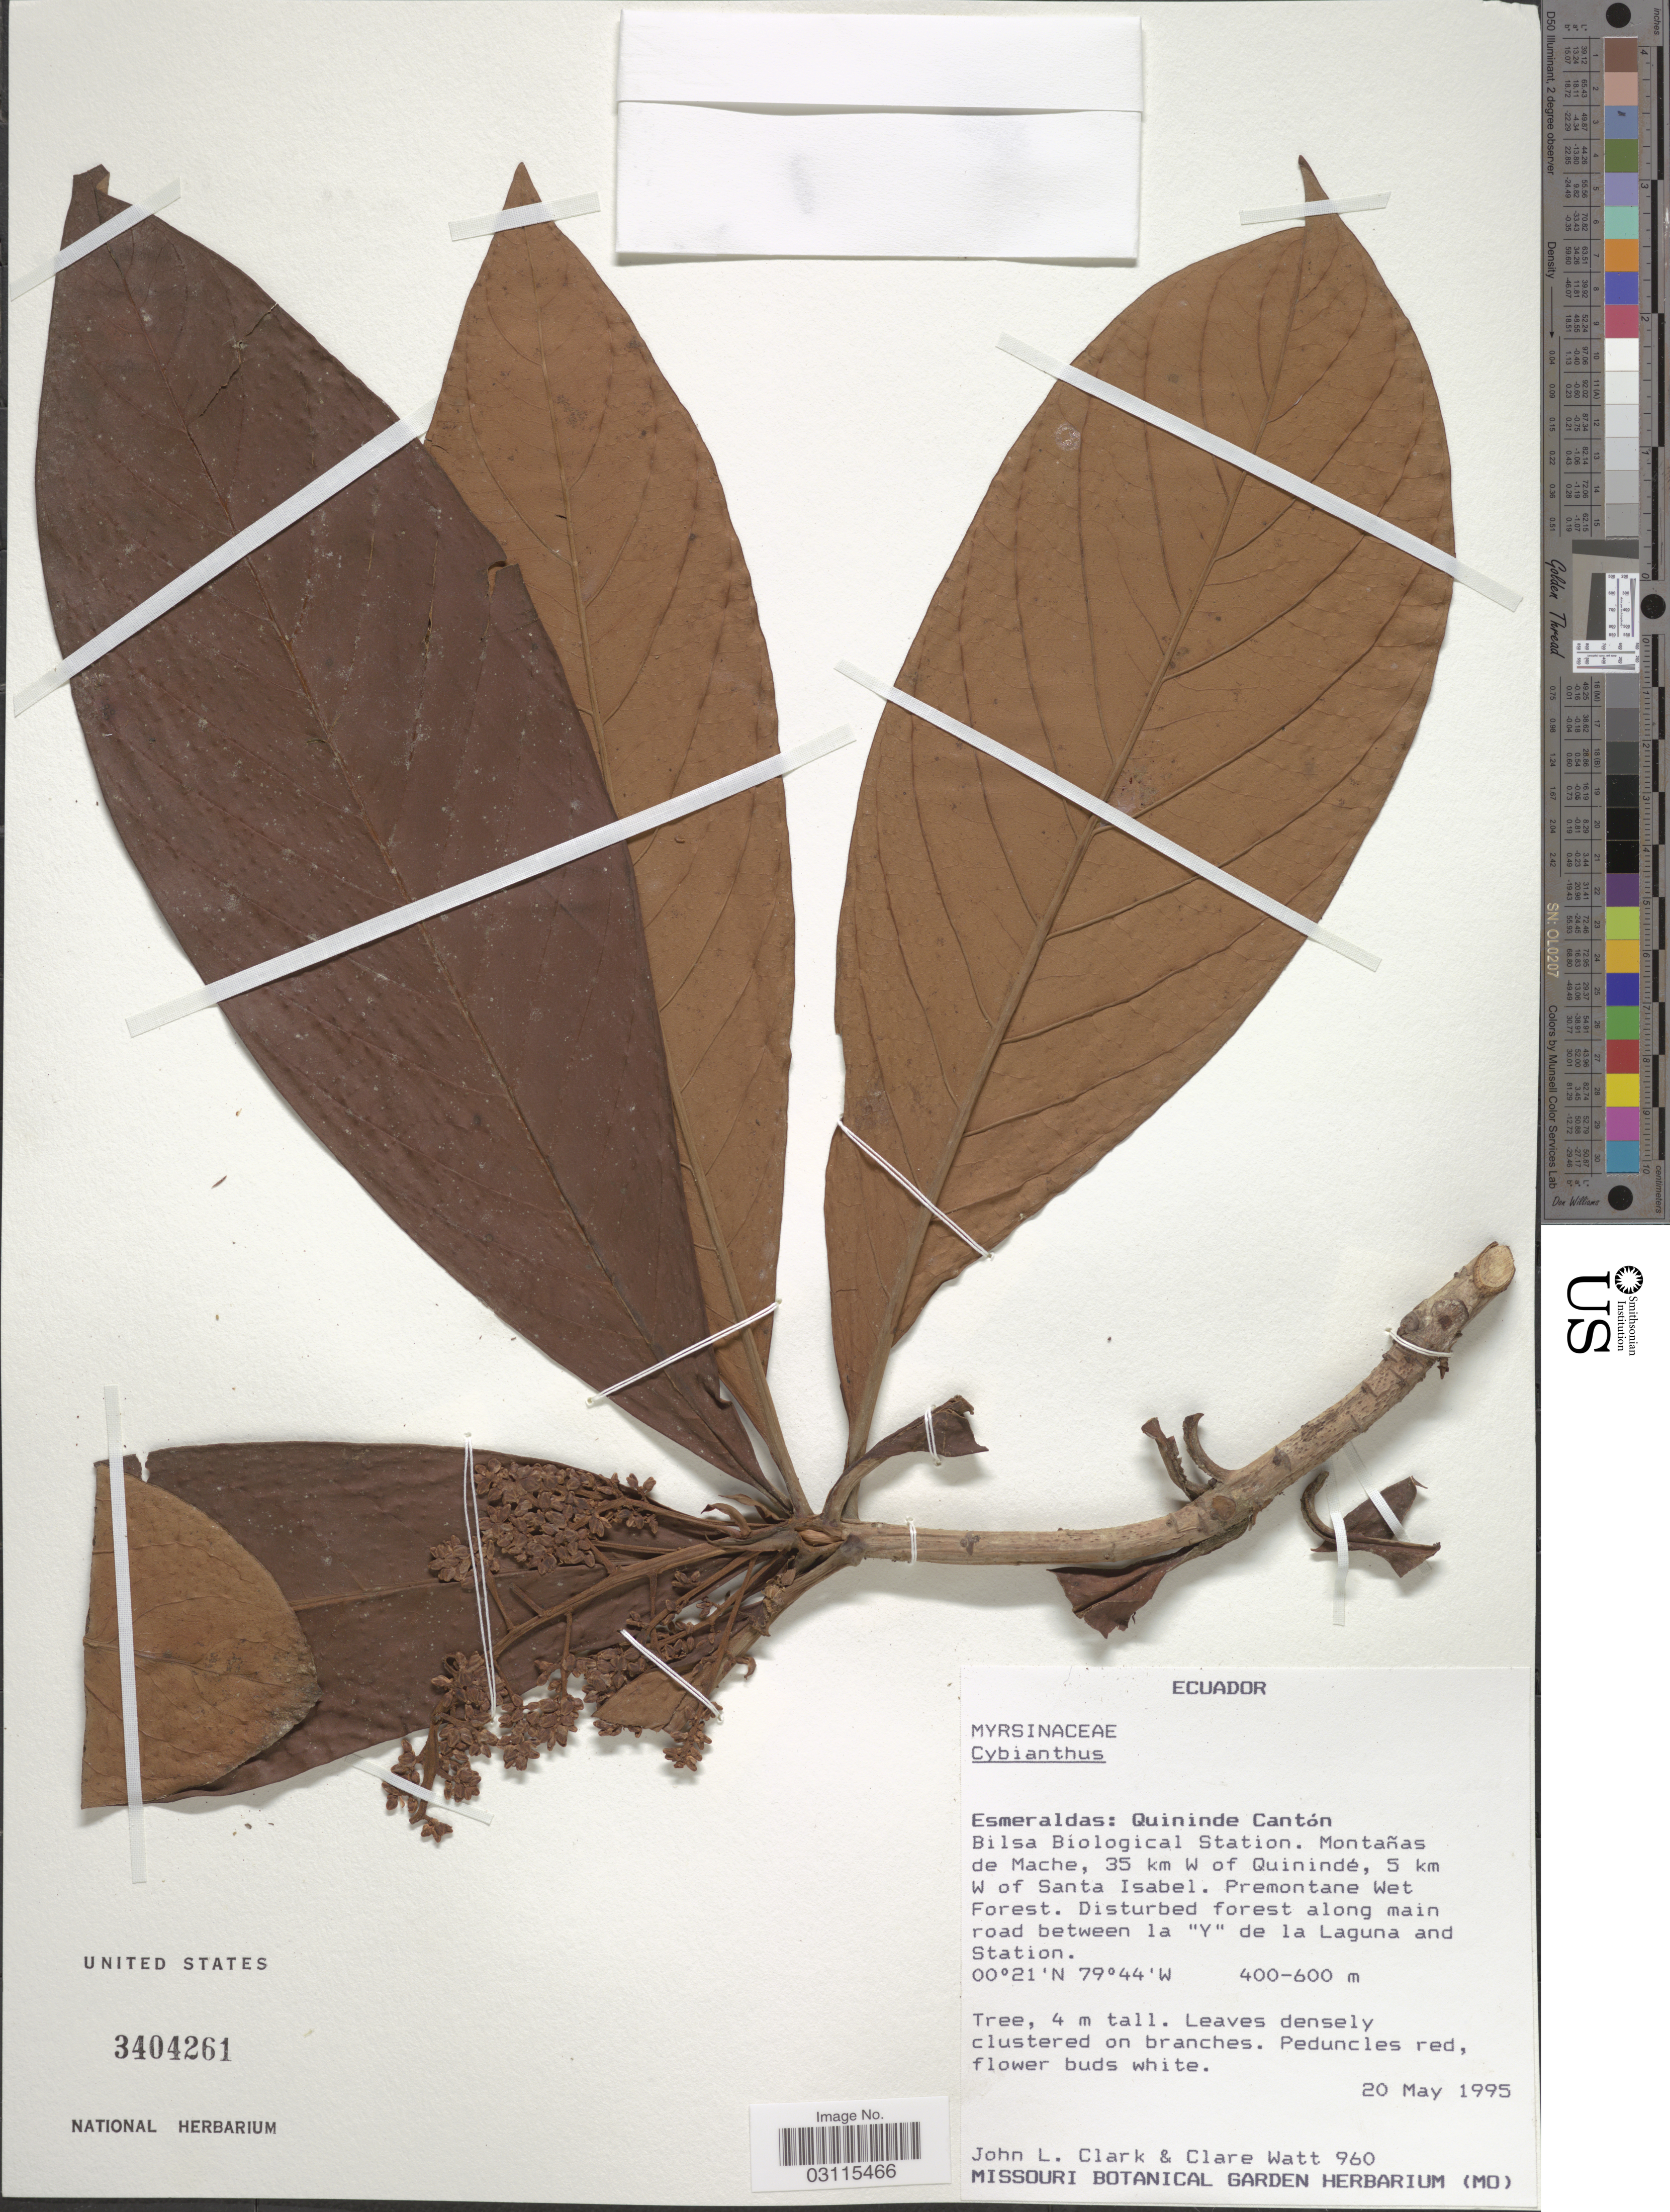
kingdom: Plantae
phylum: Tracheophyta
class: Magnoliopsida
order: Ericales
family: Primulaceae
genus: Cybianthus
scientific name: Cybianthus sp.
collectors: J. L. Clark & C. Watt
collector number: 960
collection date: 1995-05-20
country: Ecuador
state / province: Esmeraldas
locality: Quininde Cantón. Bilsa Biological Station. Montañas de Mache, 35 km W of Quinindé, 5 km W of Santa Isabel. Along main road between 1a "Y" de Laguna and Station.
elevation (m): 400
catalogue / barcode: US 3404261